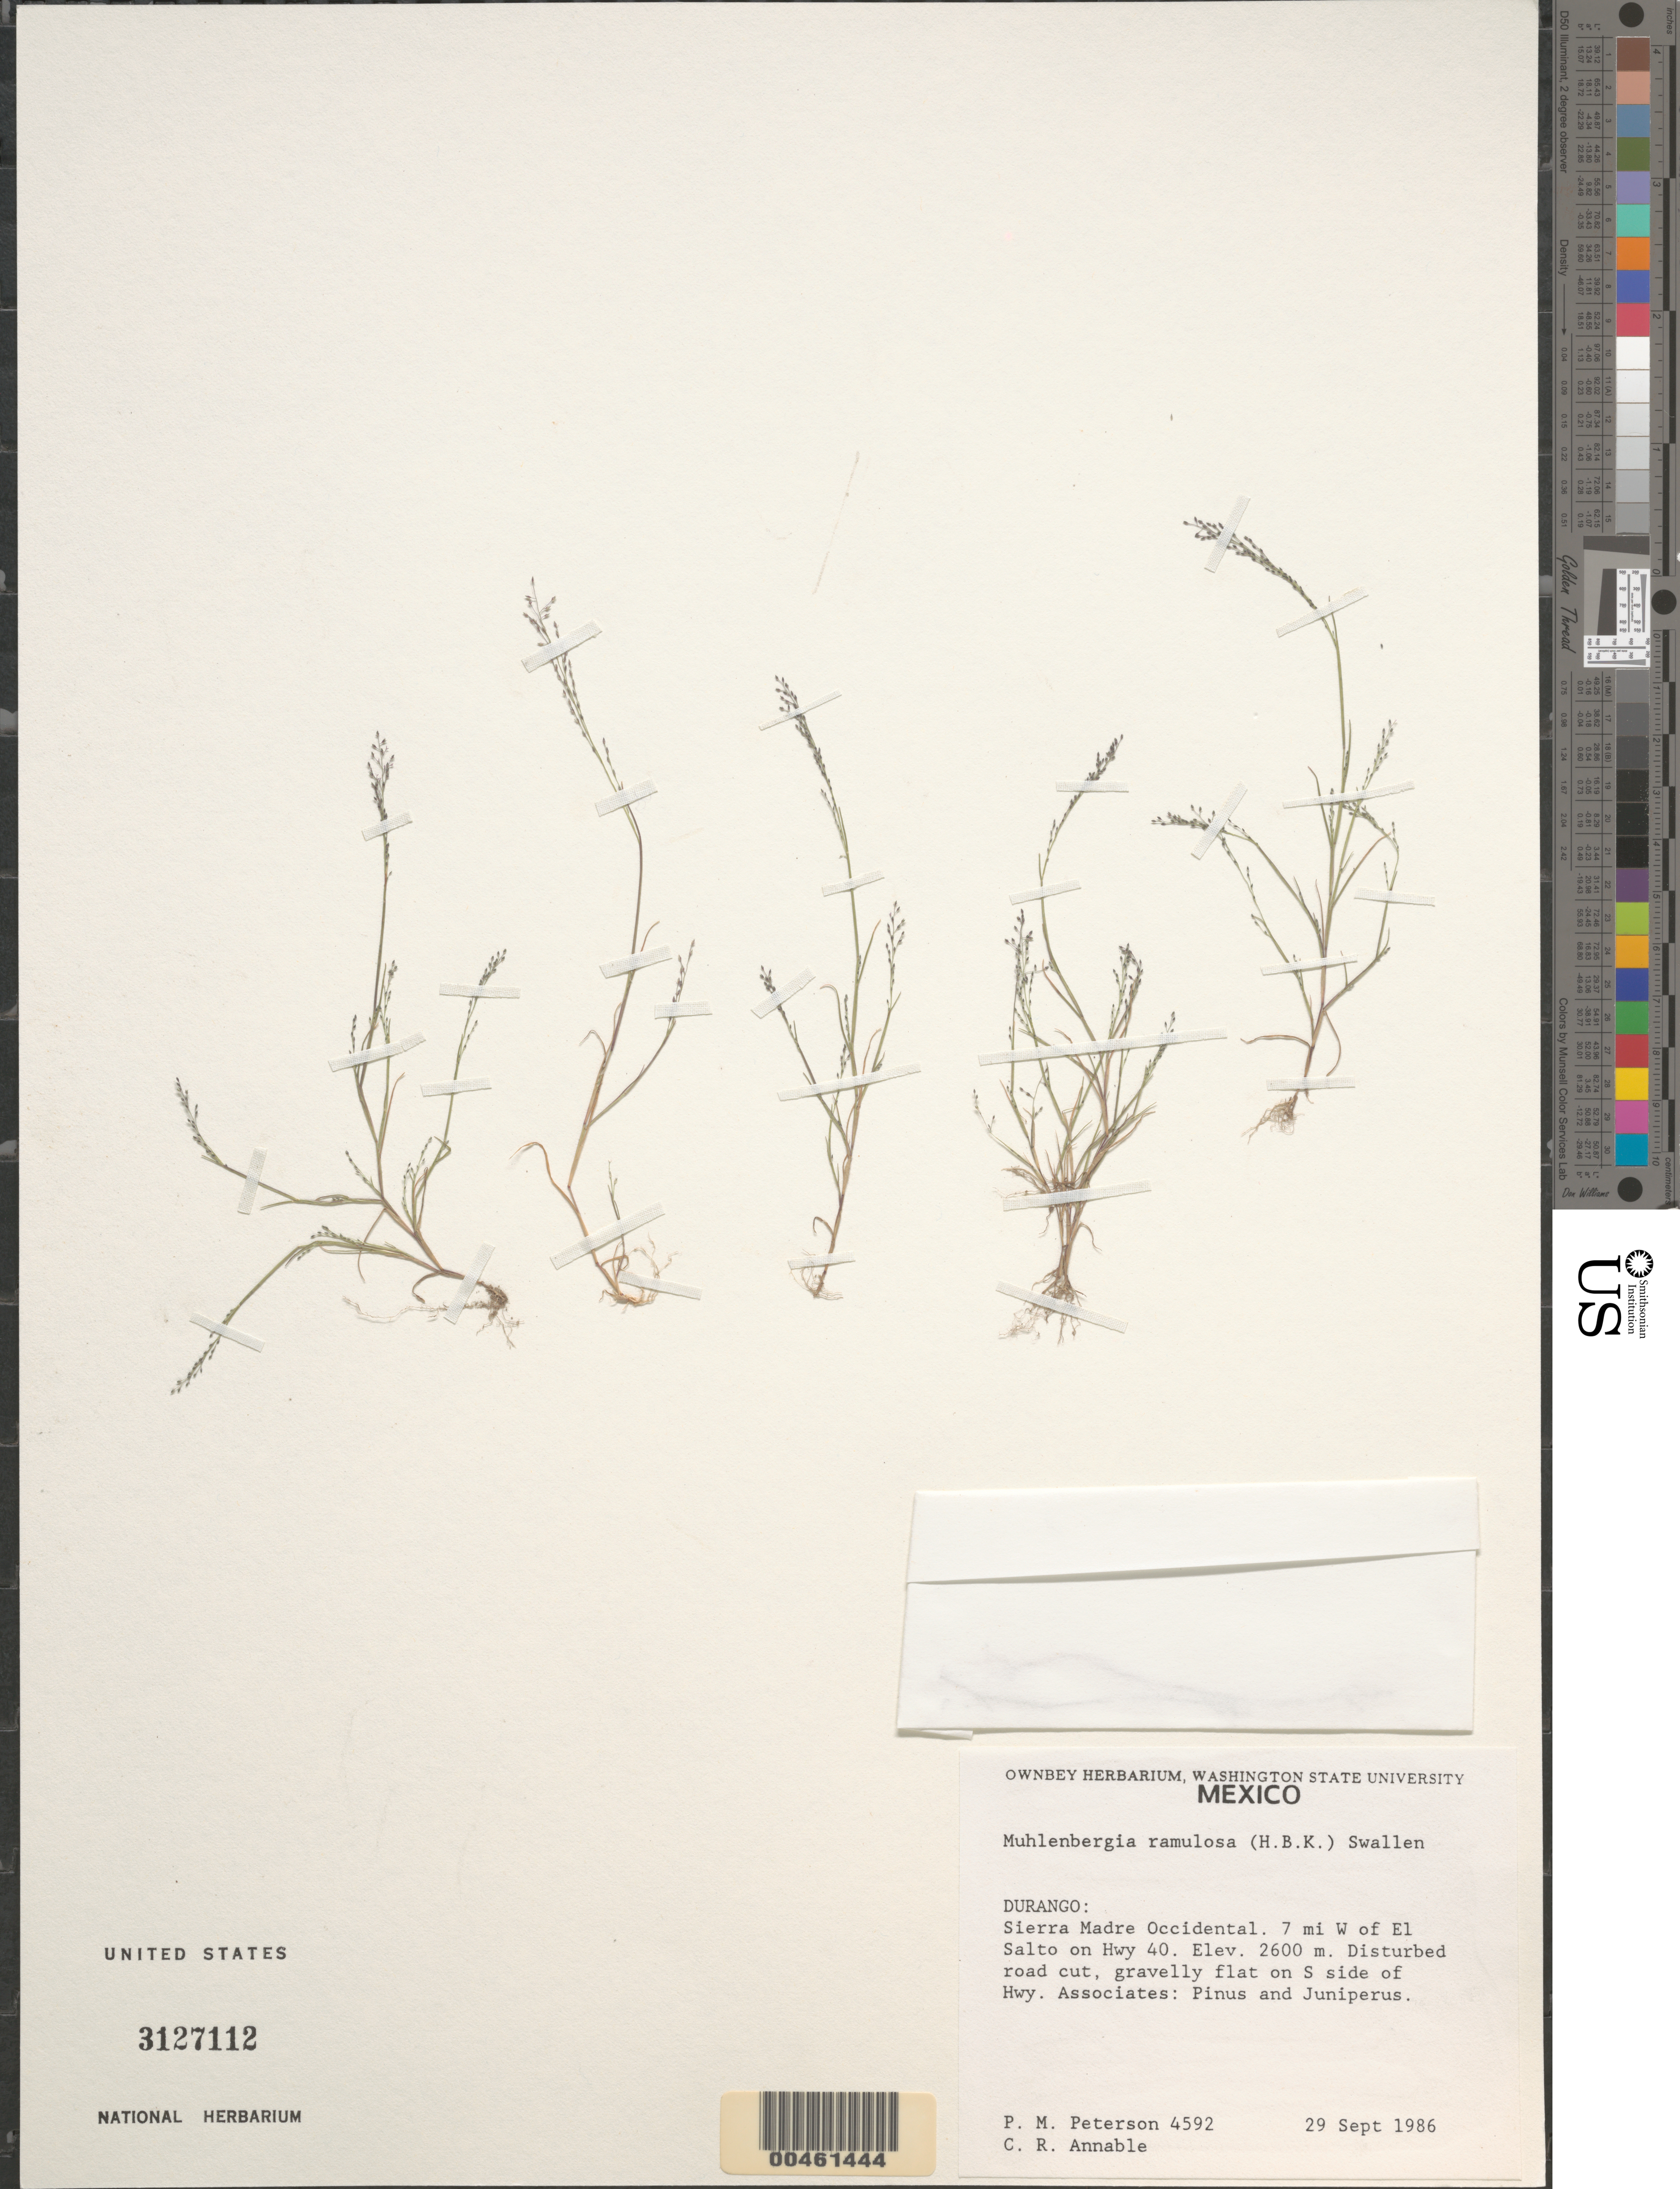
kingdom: Plantae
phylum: Tracheophyta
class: Liliopsida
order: Poales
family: Poaceae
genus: Muhlenbergia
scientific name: Muhlenbergia ramulosa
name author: (Kunth) Swallen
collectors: P. M. Peterson & C. R. Annable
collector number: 04592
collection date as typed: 29 Sep 1986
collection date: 1986-09-29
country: Mexico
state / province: Durango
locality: Sierra Madre Occidental, 7 miles W of El Salto on Hwy 40.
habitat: Disturbed road cut, gravelly flat on south side of Hwy. Associated with Pinus+Juniperus, growing with Muhlenbergia vaginata.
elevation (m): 2600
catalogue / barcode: US 3127112